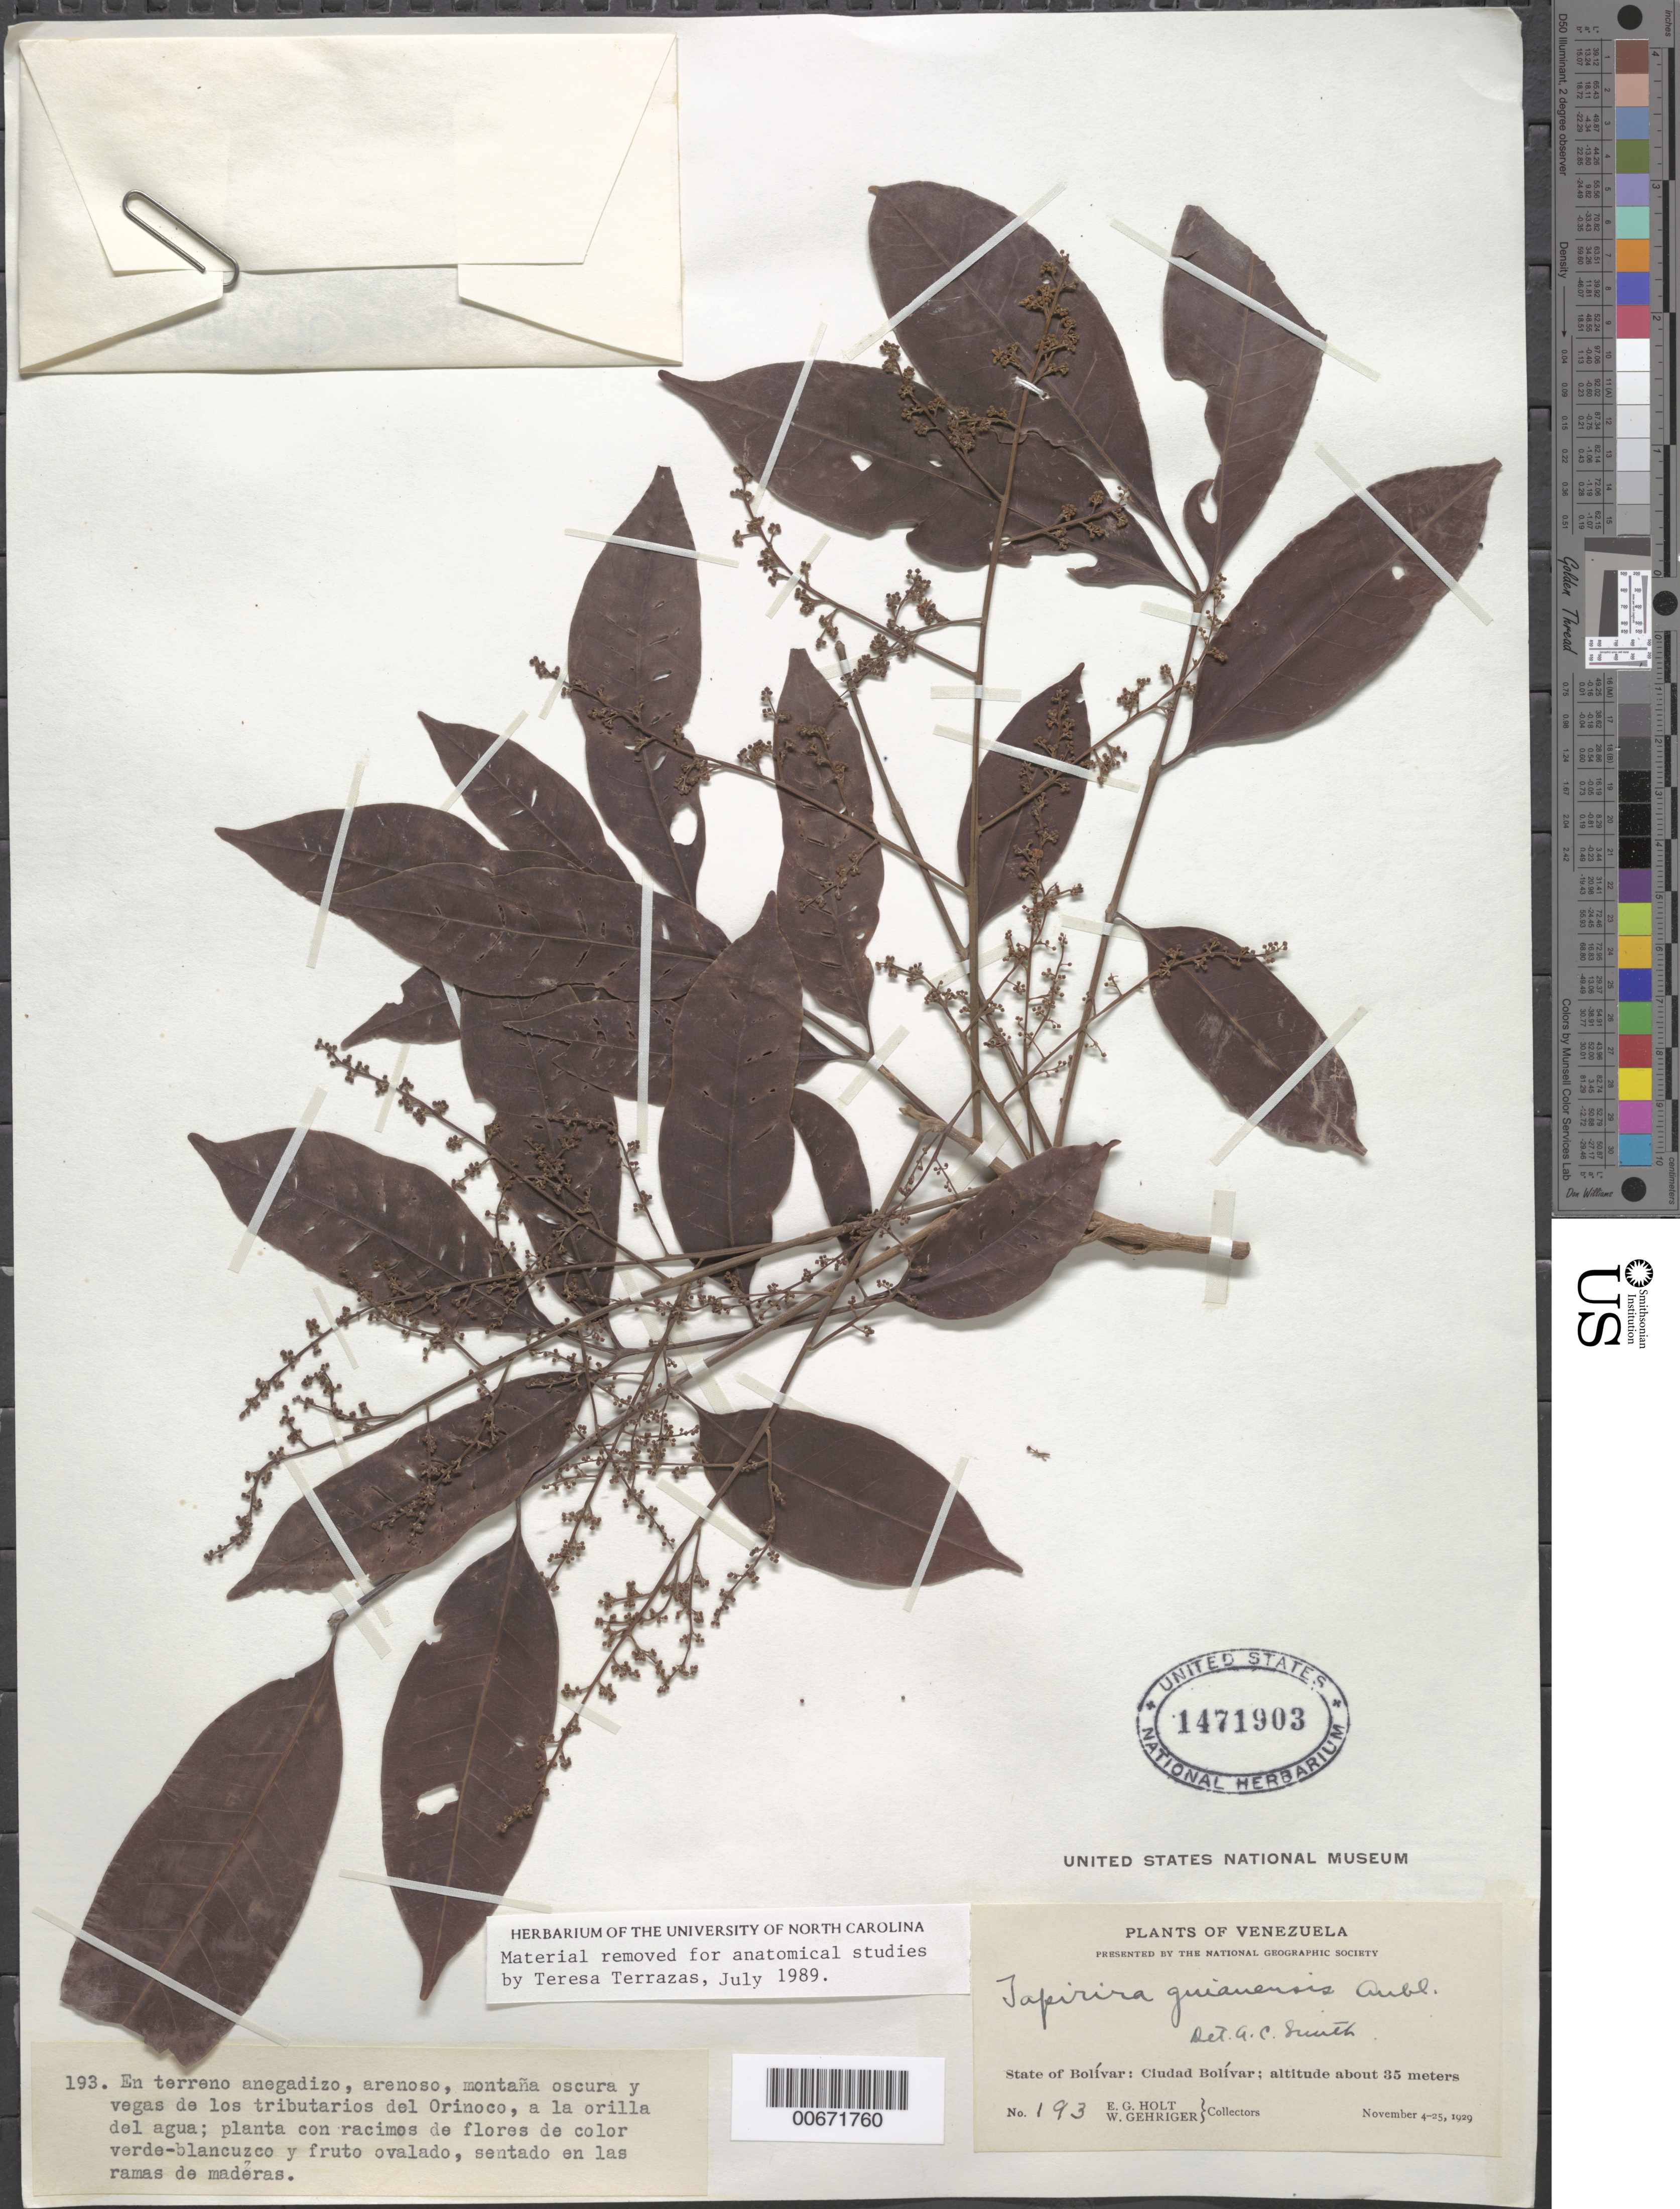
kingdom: Plantae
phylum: Tracheophyta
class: Magnoliopsida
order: Sapindales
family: Anacardiaceae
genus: Tapirira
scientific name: Tapirira guianensis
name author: Aubl.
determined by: Smith, A. C.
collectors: E. Holt & W. Gehriger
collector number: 193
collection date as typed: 4-Nov-29 to 25-Nov-29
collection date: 1929-11-04/1929-11-25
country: Venezuela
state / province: Bolívar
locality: Ciudad Bolívar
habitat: Inundated, sandy, mountainous and flat lowland of the tributaries of the Orinoco, at the shore;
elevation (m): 35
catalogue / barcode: US 1471903